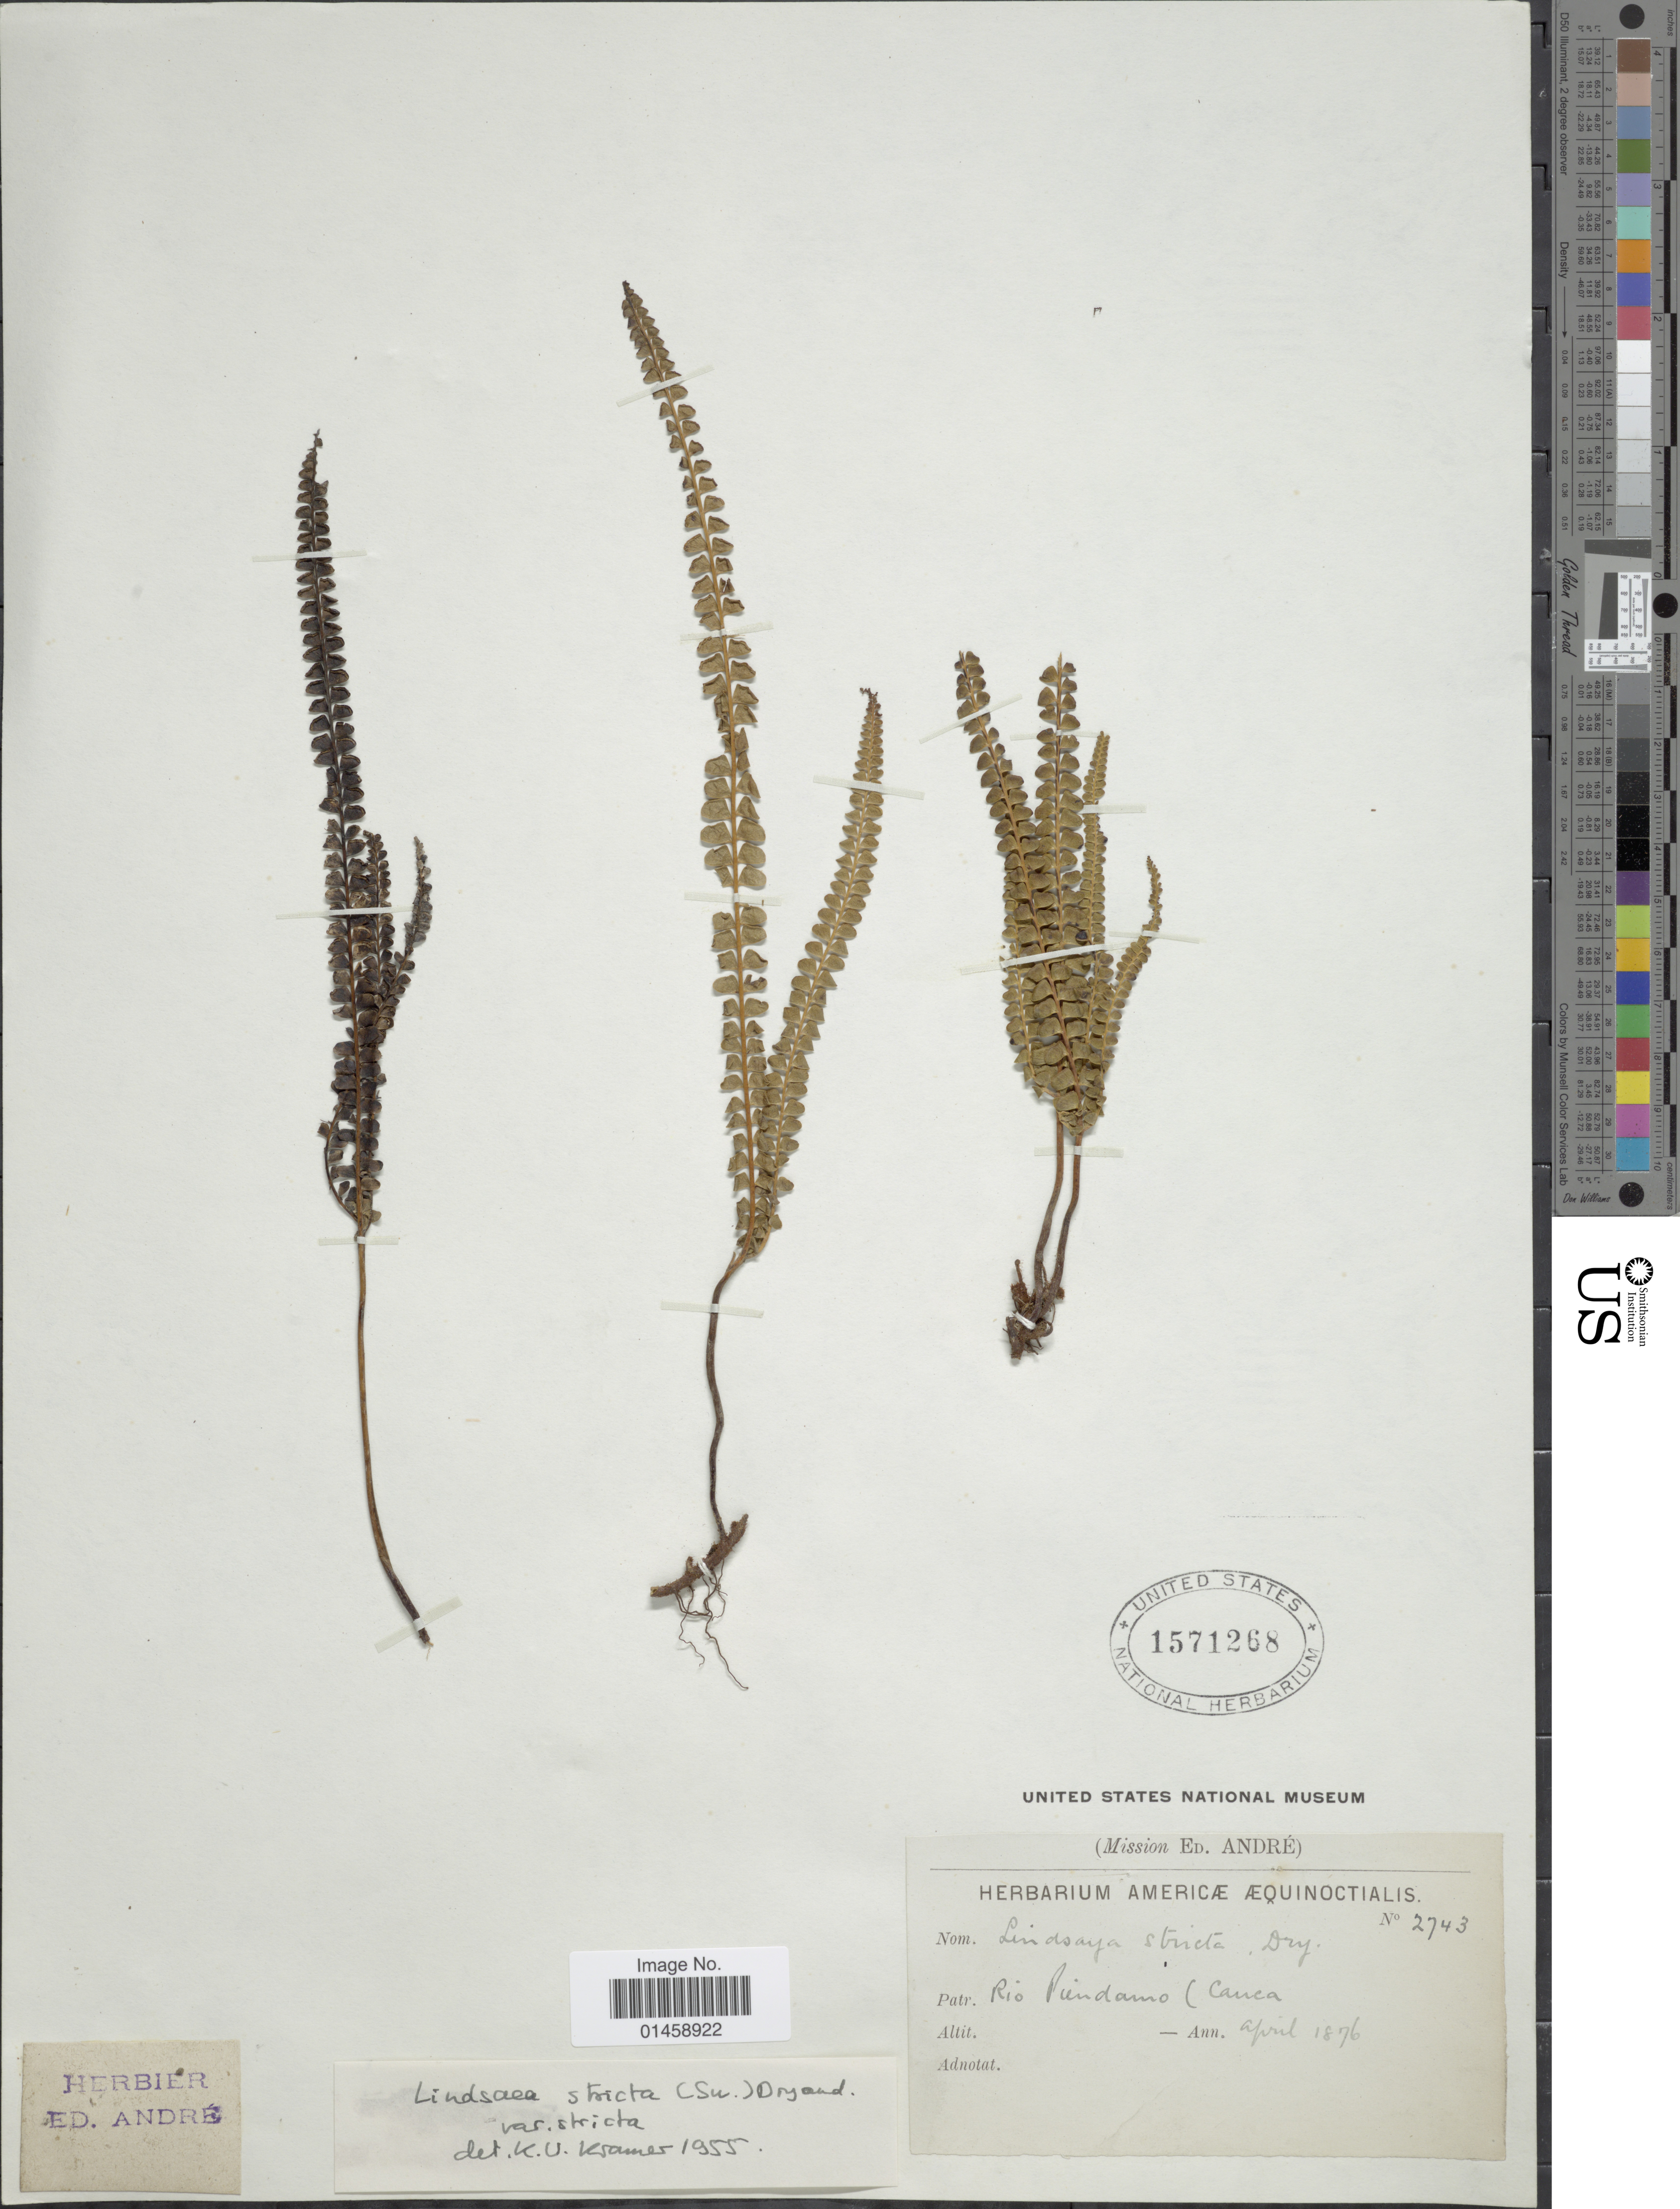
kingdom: Plantae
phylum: Tracheophyta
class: Polypodiopsida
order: Polypodiales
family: Lindsaeaceae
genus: Lindsaea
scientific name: Lindsaea stricta var. stricta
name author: (Sw.) Dryand.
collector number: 2743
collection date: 1876-04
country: Colombia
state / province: Cauca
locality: Rio Piendamo.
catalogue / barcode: US 1571268